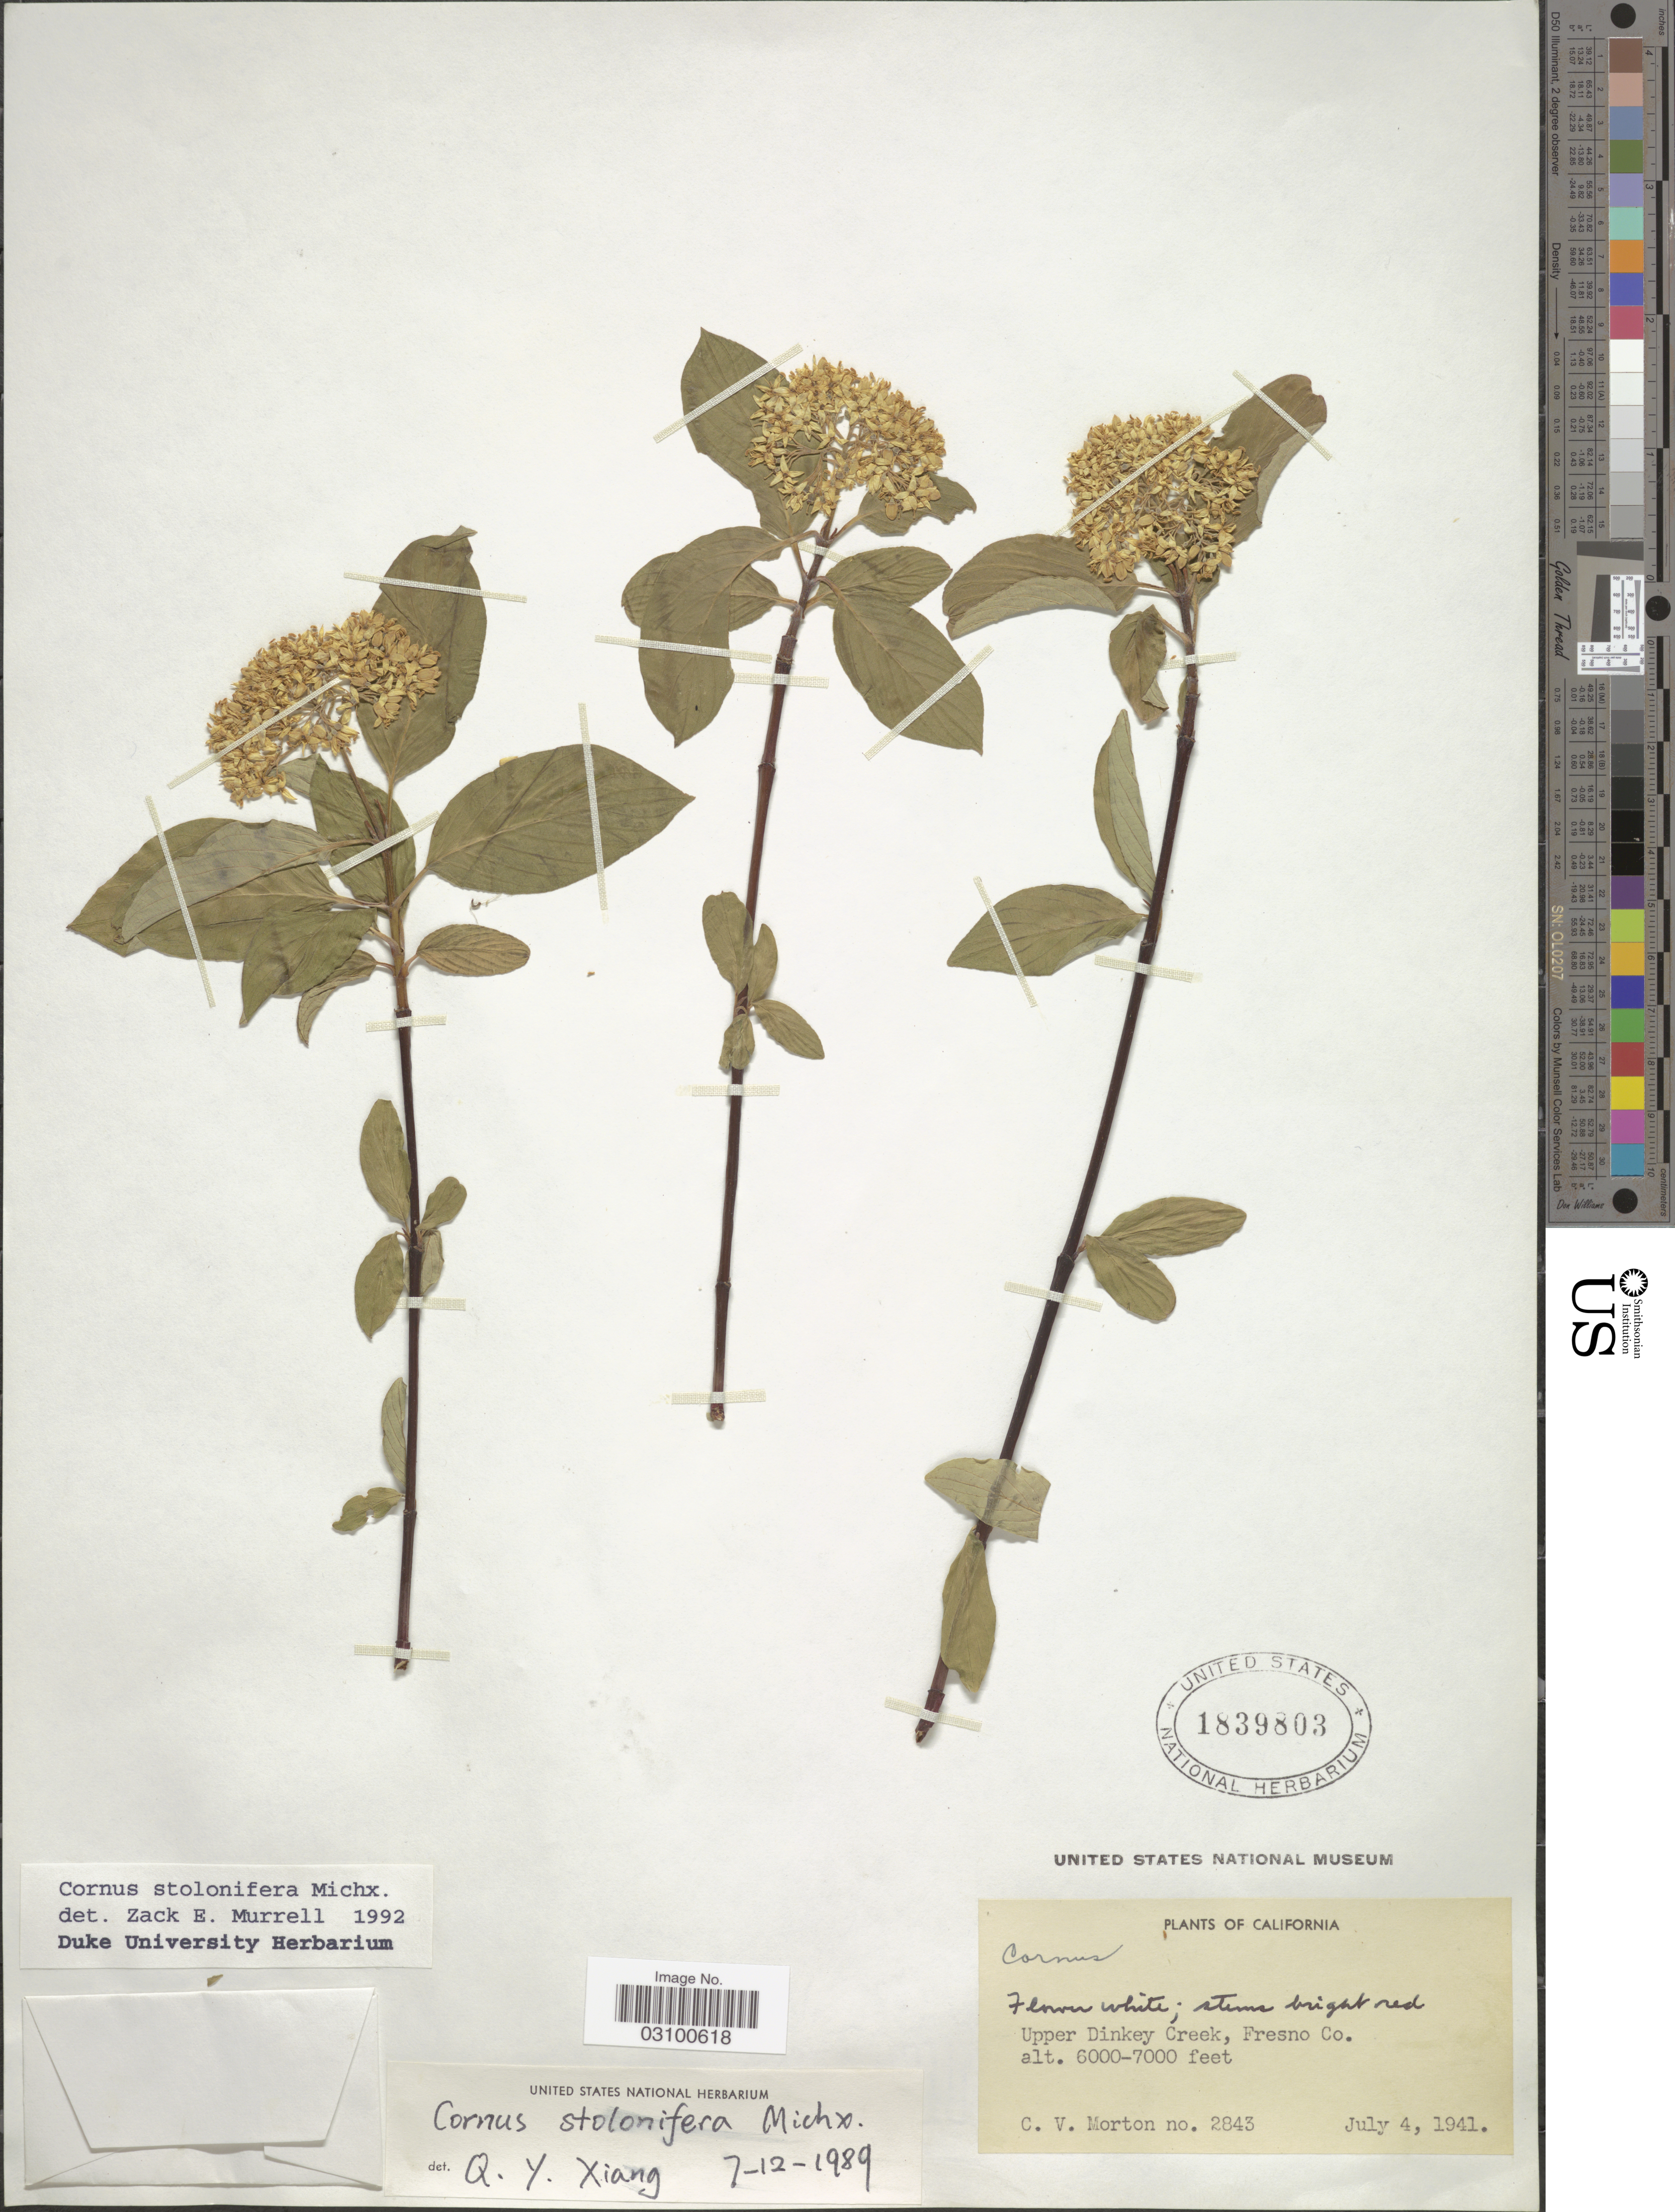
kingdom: Plantae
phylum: Tracheophyta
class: Magnoliopsida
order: Cornales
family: Cornaceae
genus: Cornus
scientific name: Cornus sericea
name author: L.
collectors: C. V. Morton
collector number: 2843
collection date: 1941-07-04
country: United States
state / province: California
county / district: Fresno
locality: Upper Dinkey Creek, Fresno Co.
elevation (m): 1829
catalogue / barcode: US 1839803